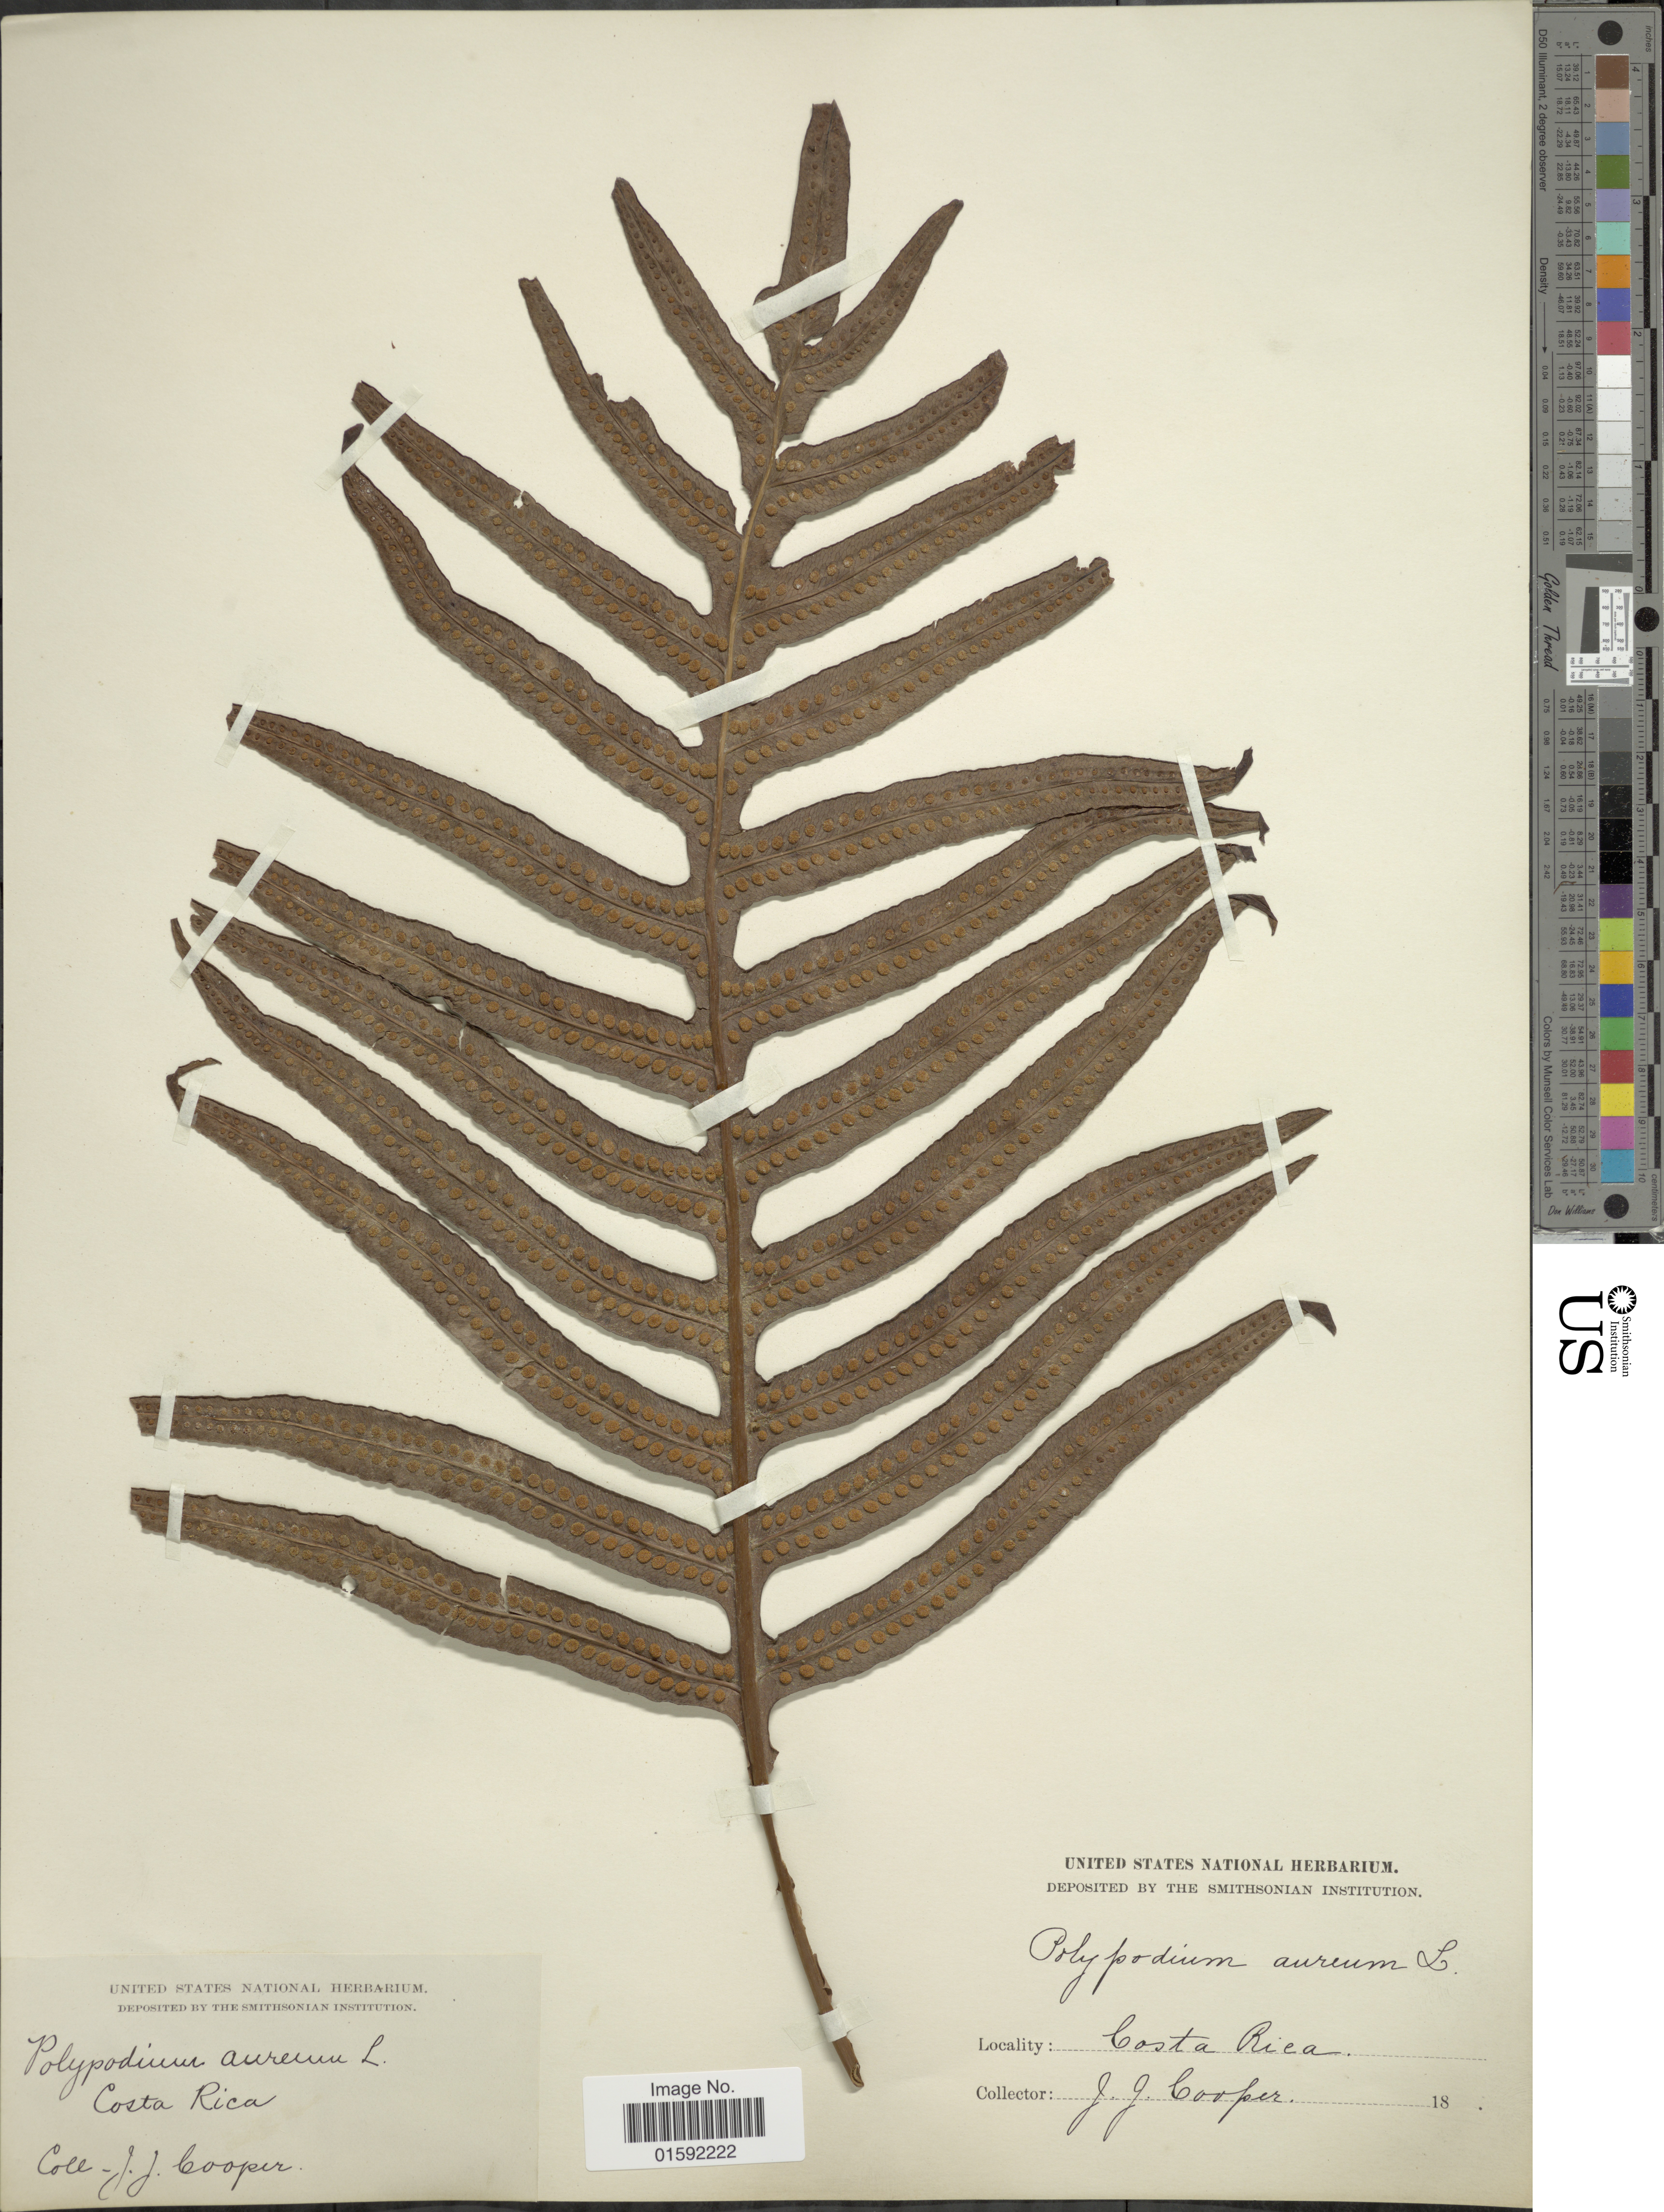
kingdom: Plantae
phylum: Tracheophyta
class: Polypodiopsida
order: Polypodiales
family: Polypodiaceae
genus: Phlebodium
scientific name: Phlebodium pseudoaureum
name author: (Cav.) Lellinger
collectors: J. J. Cooper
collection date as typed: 18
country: Costa Rica